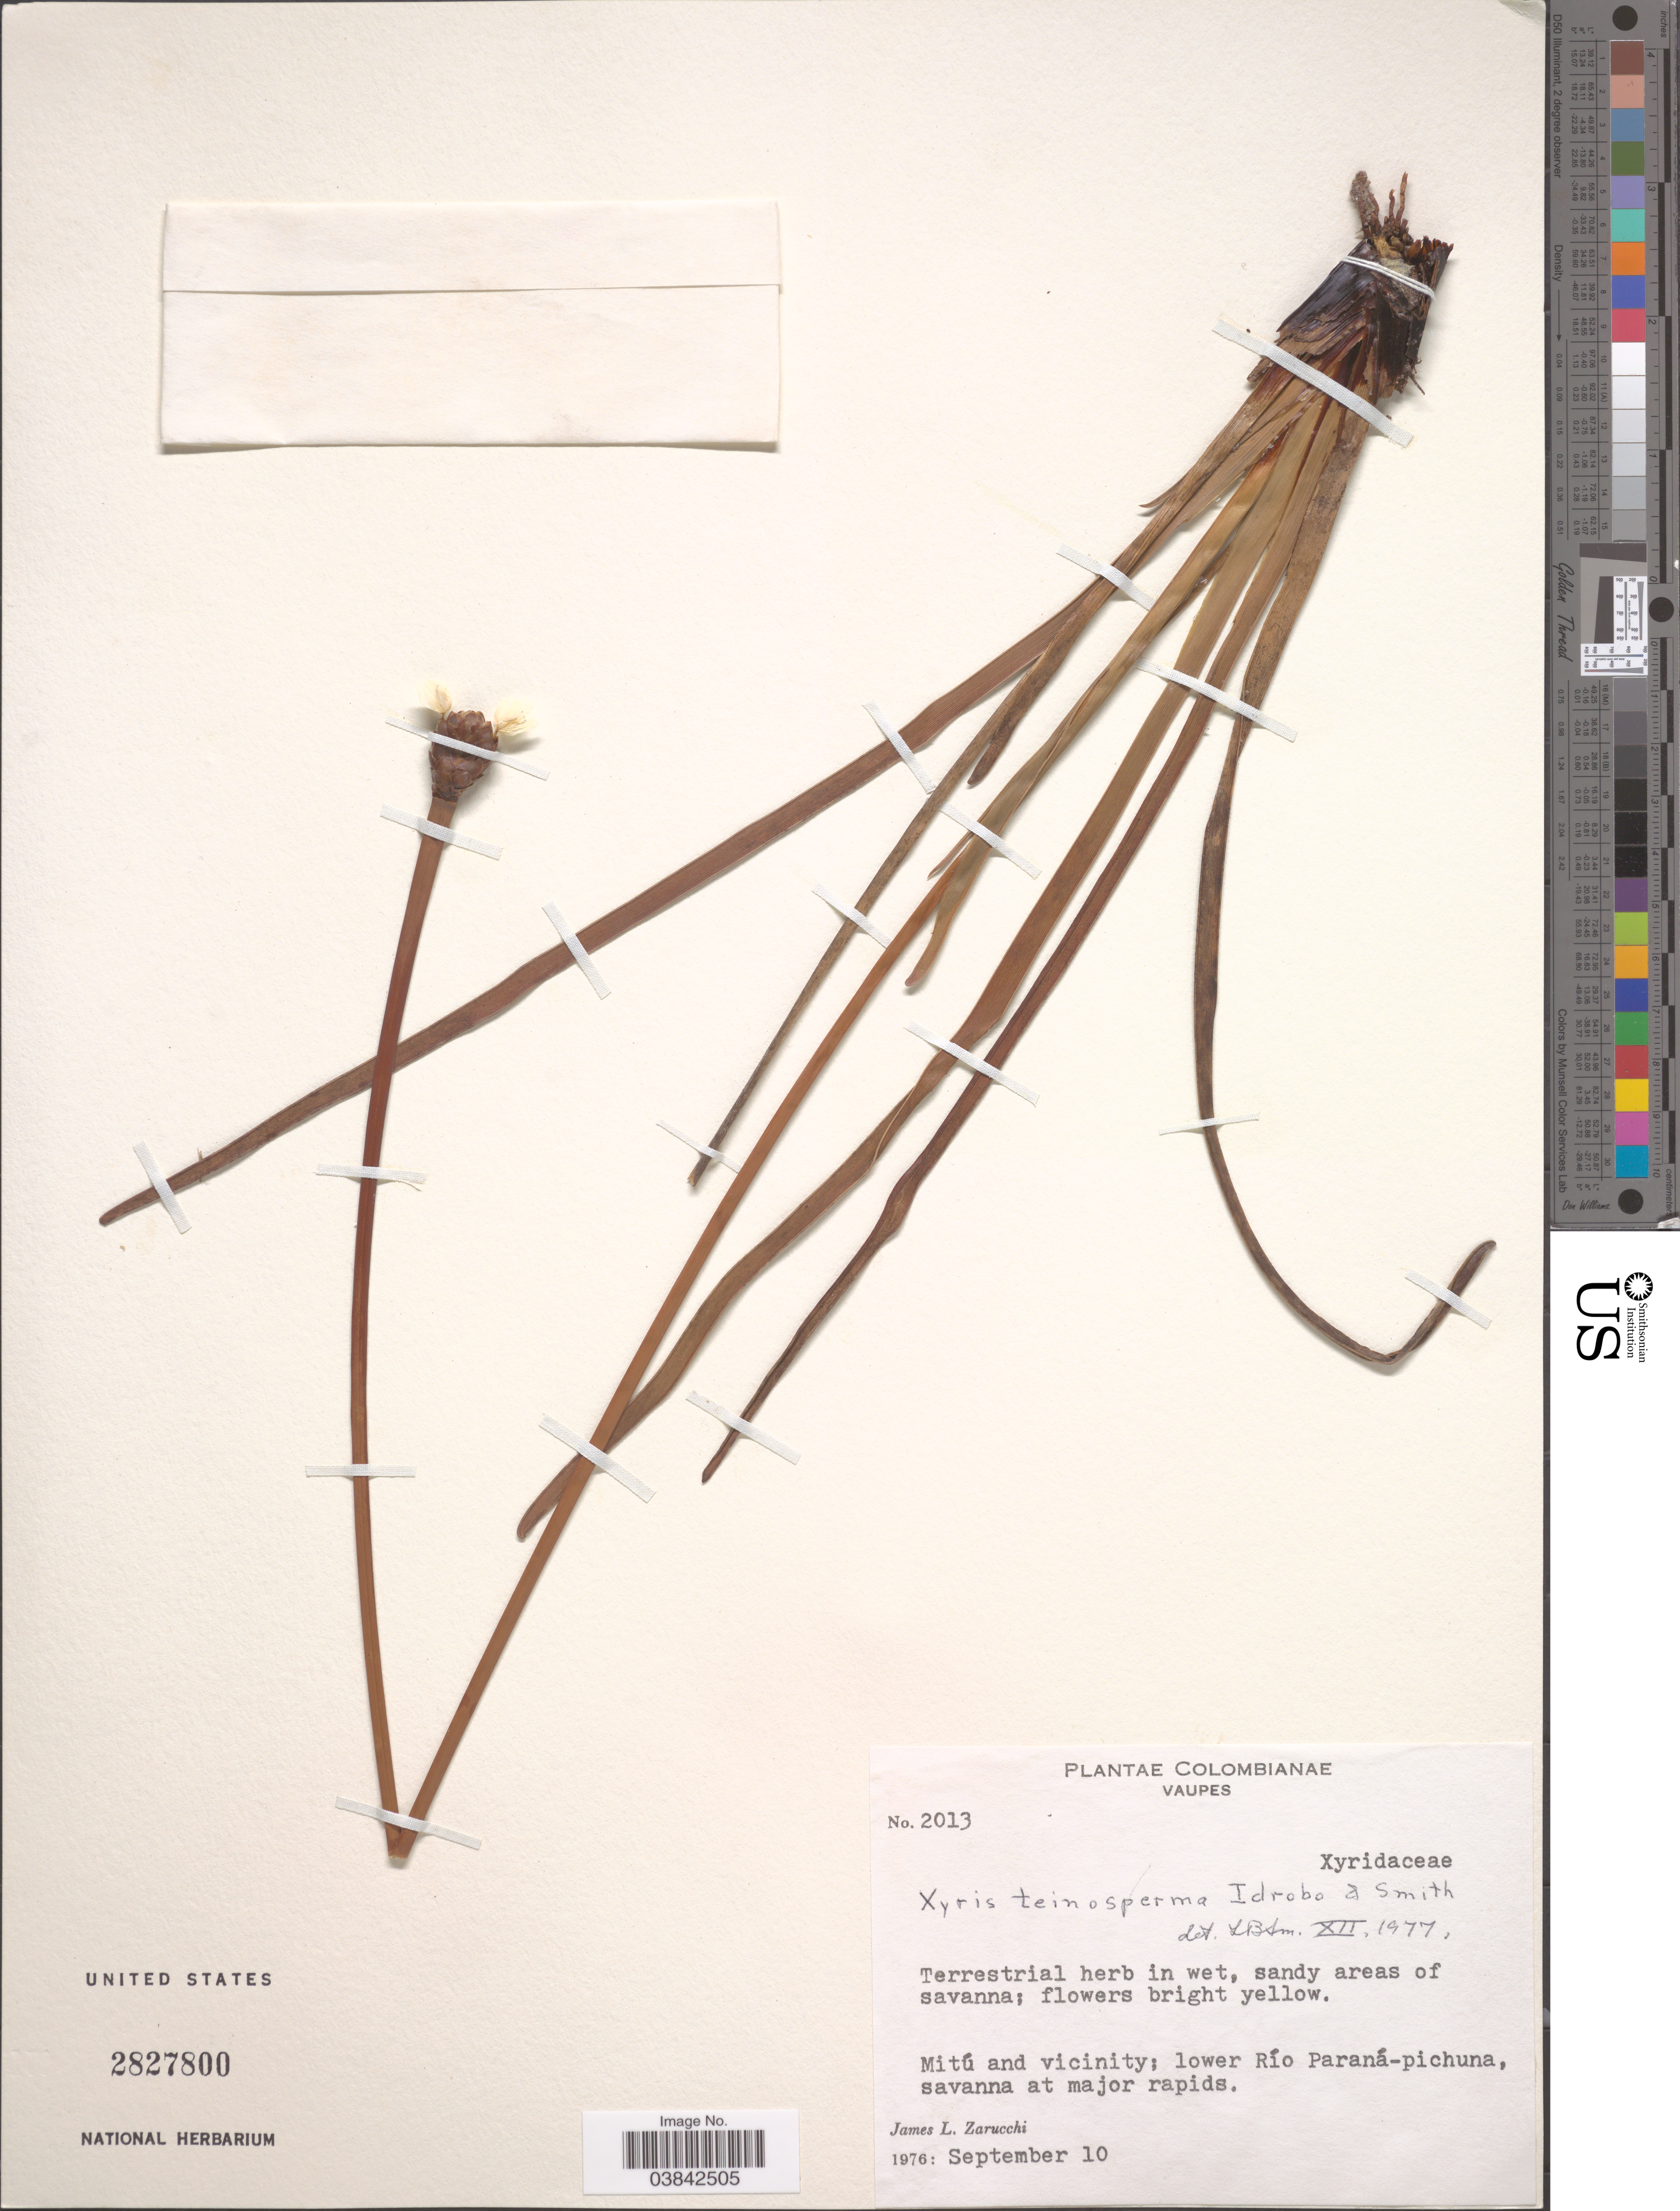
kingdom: Plantae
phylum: Tracheophyta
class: Liliopsida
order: Poales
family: Xyridaceae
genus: Xyris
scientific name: Xyris teinosperma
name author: Idrobo & L.B. Sm.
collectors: J. L. Zarucchi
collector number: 2013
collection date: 1976-09-10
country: Colombia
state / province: Vaupés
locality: Mitú and vicinity; lower Río Paraná-pichuna.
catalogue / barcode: US 2827800